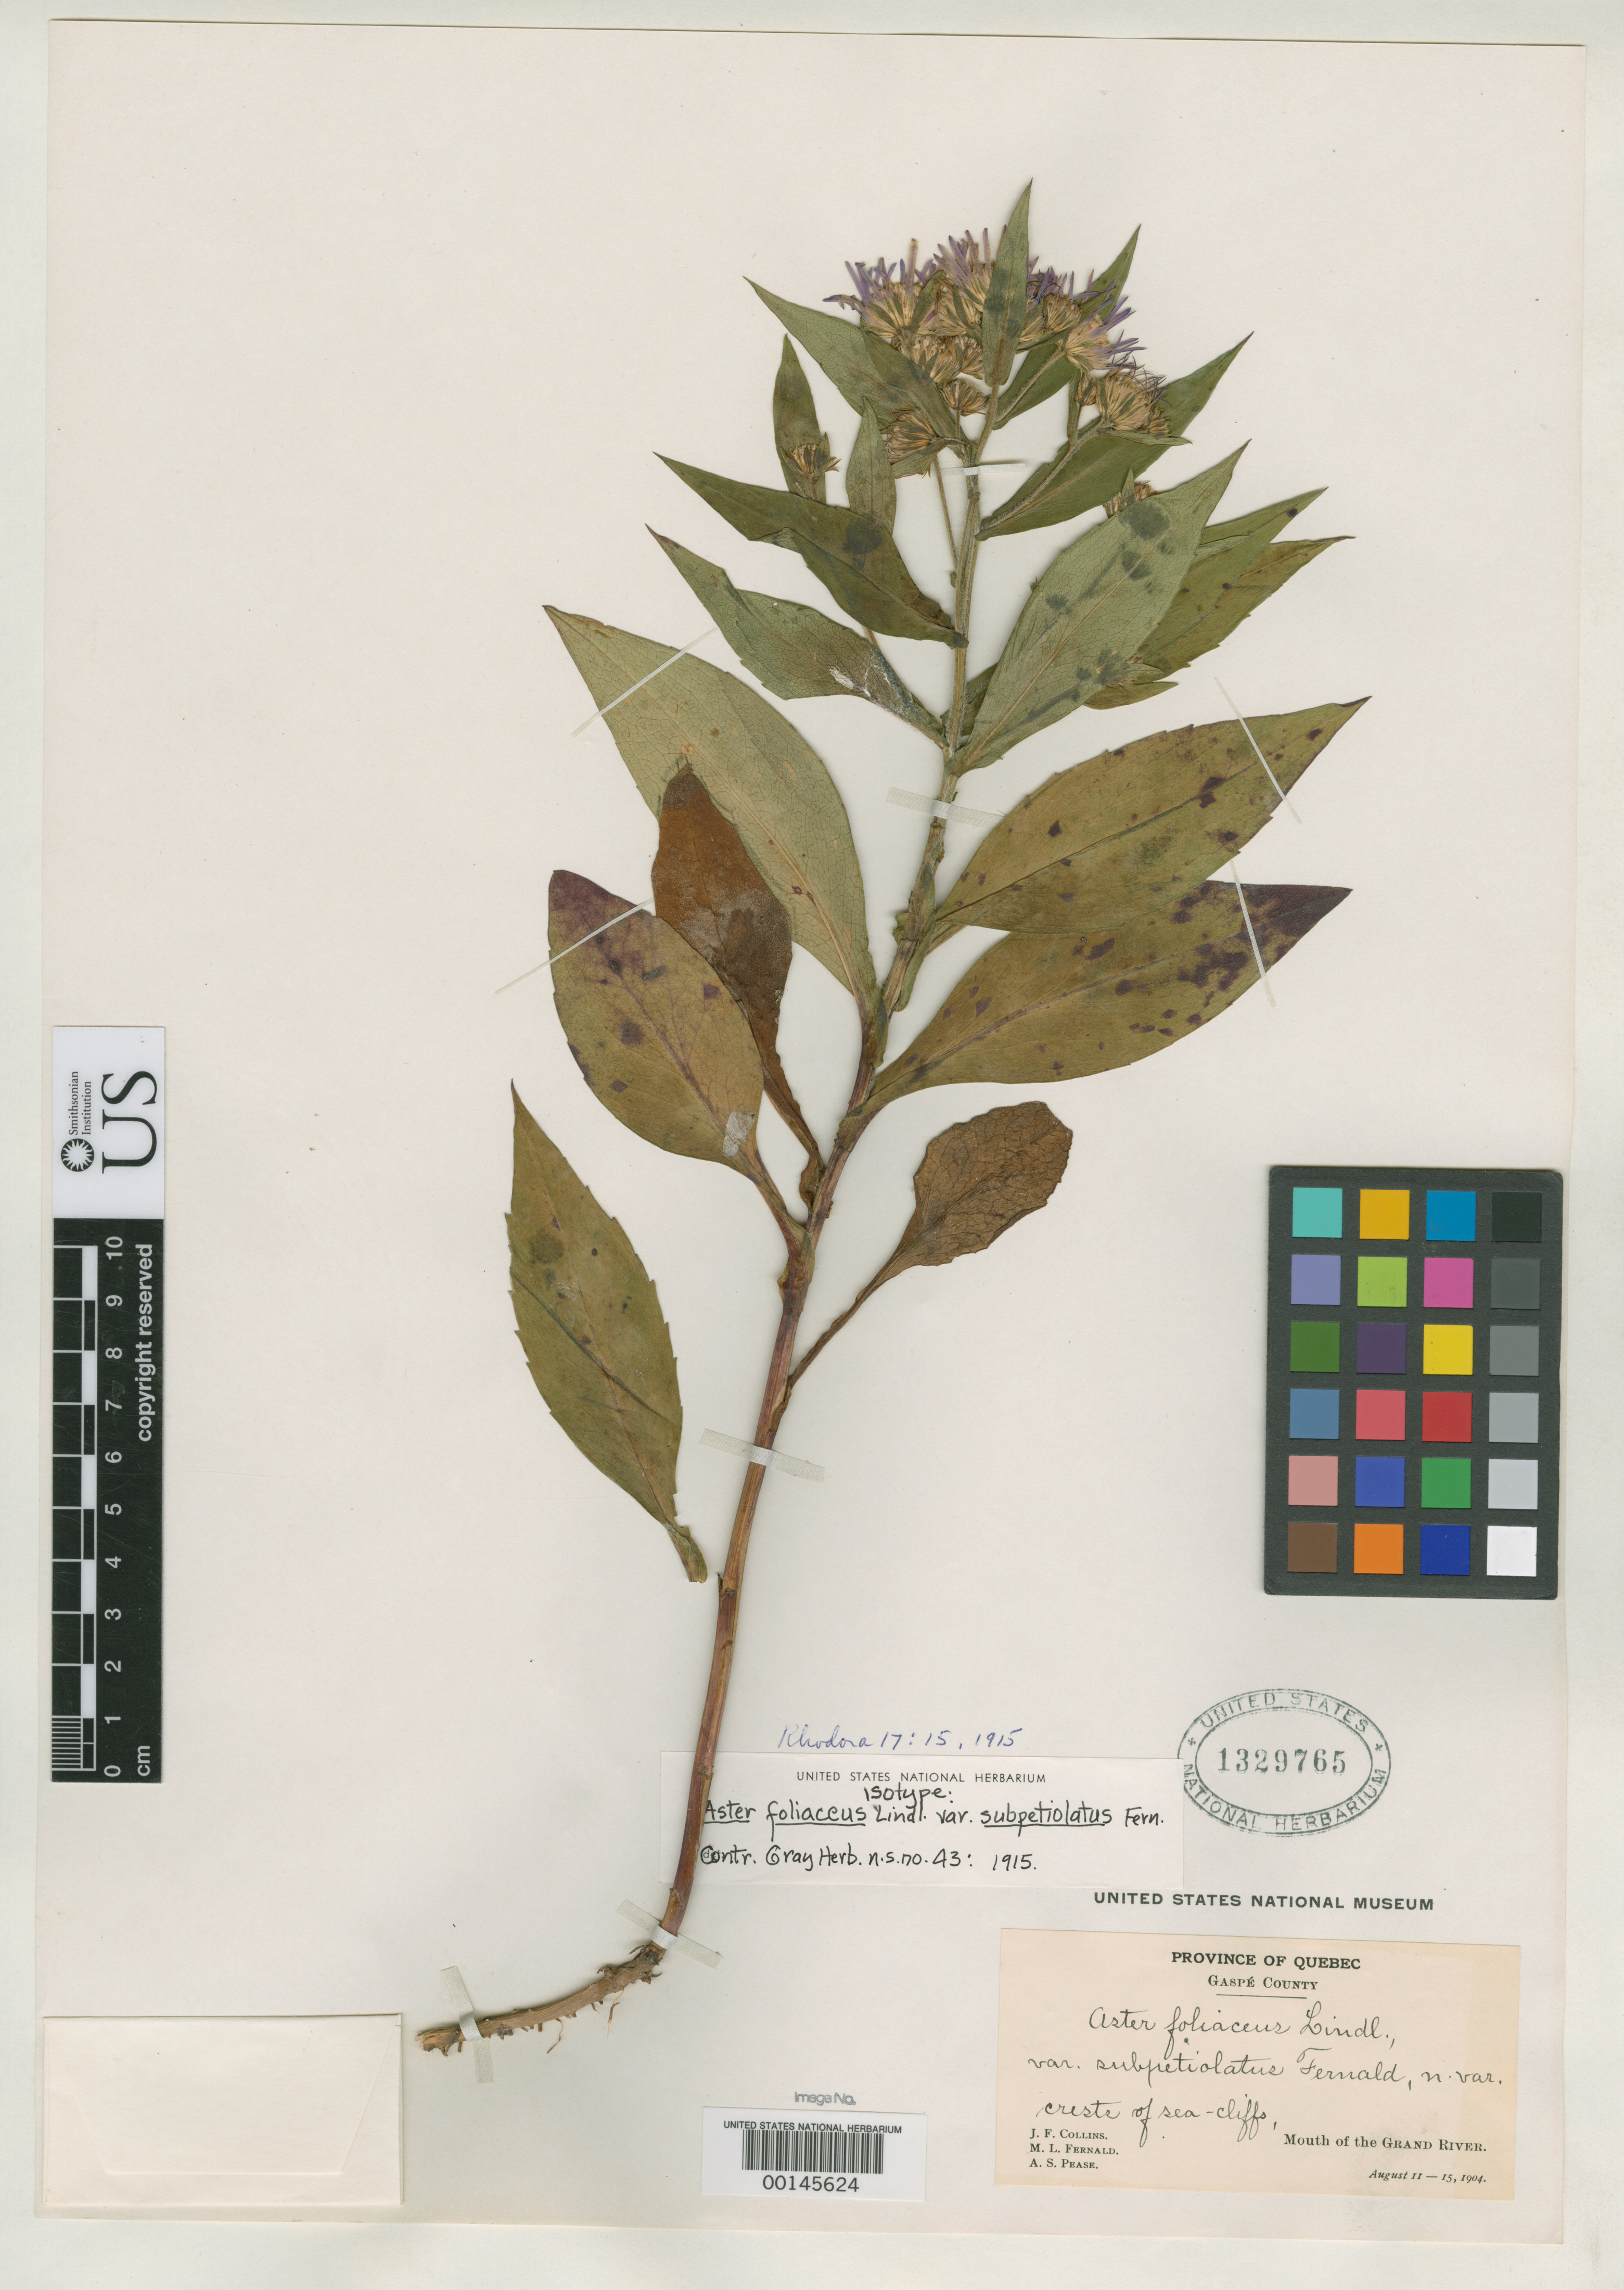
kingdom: Plantae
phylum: Tracheophyta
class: Magnoliopsida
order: Asterales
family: Asteraceae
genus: Aster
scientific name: Aster foliaceus var. subpetiolatus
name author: Fernald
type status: Isotype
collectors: J. Collins, M. L. Fernald & A. S. Pease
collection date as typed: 11 Aug 1904 to 15 Aug 1904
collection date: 1904-08-11/1904-08-15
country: Canada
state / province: Quebec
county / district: Gaspe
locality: Mouth of Grand River.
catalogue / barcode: US 1329765